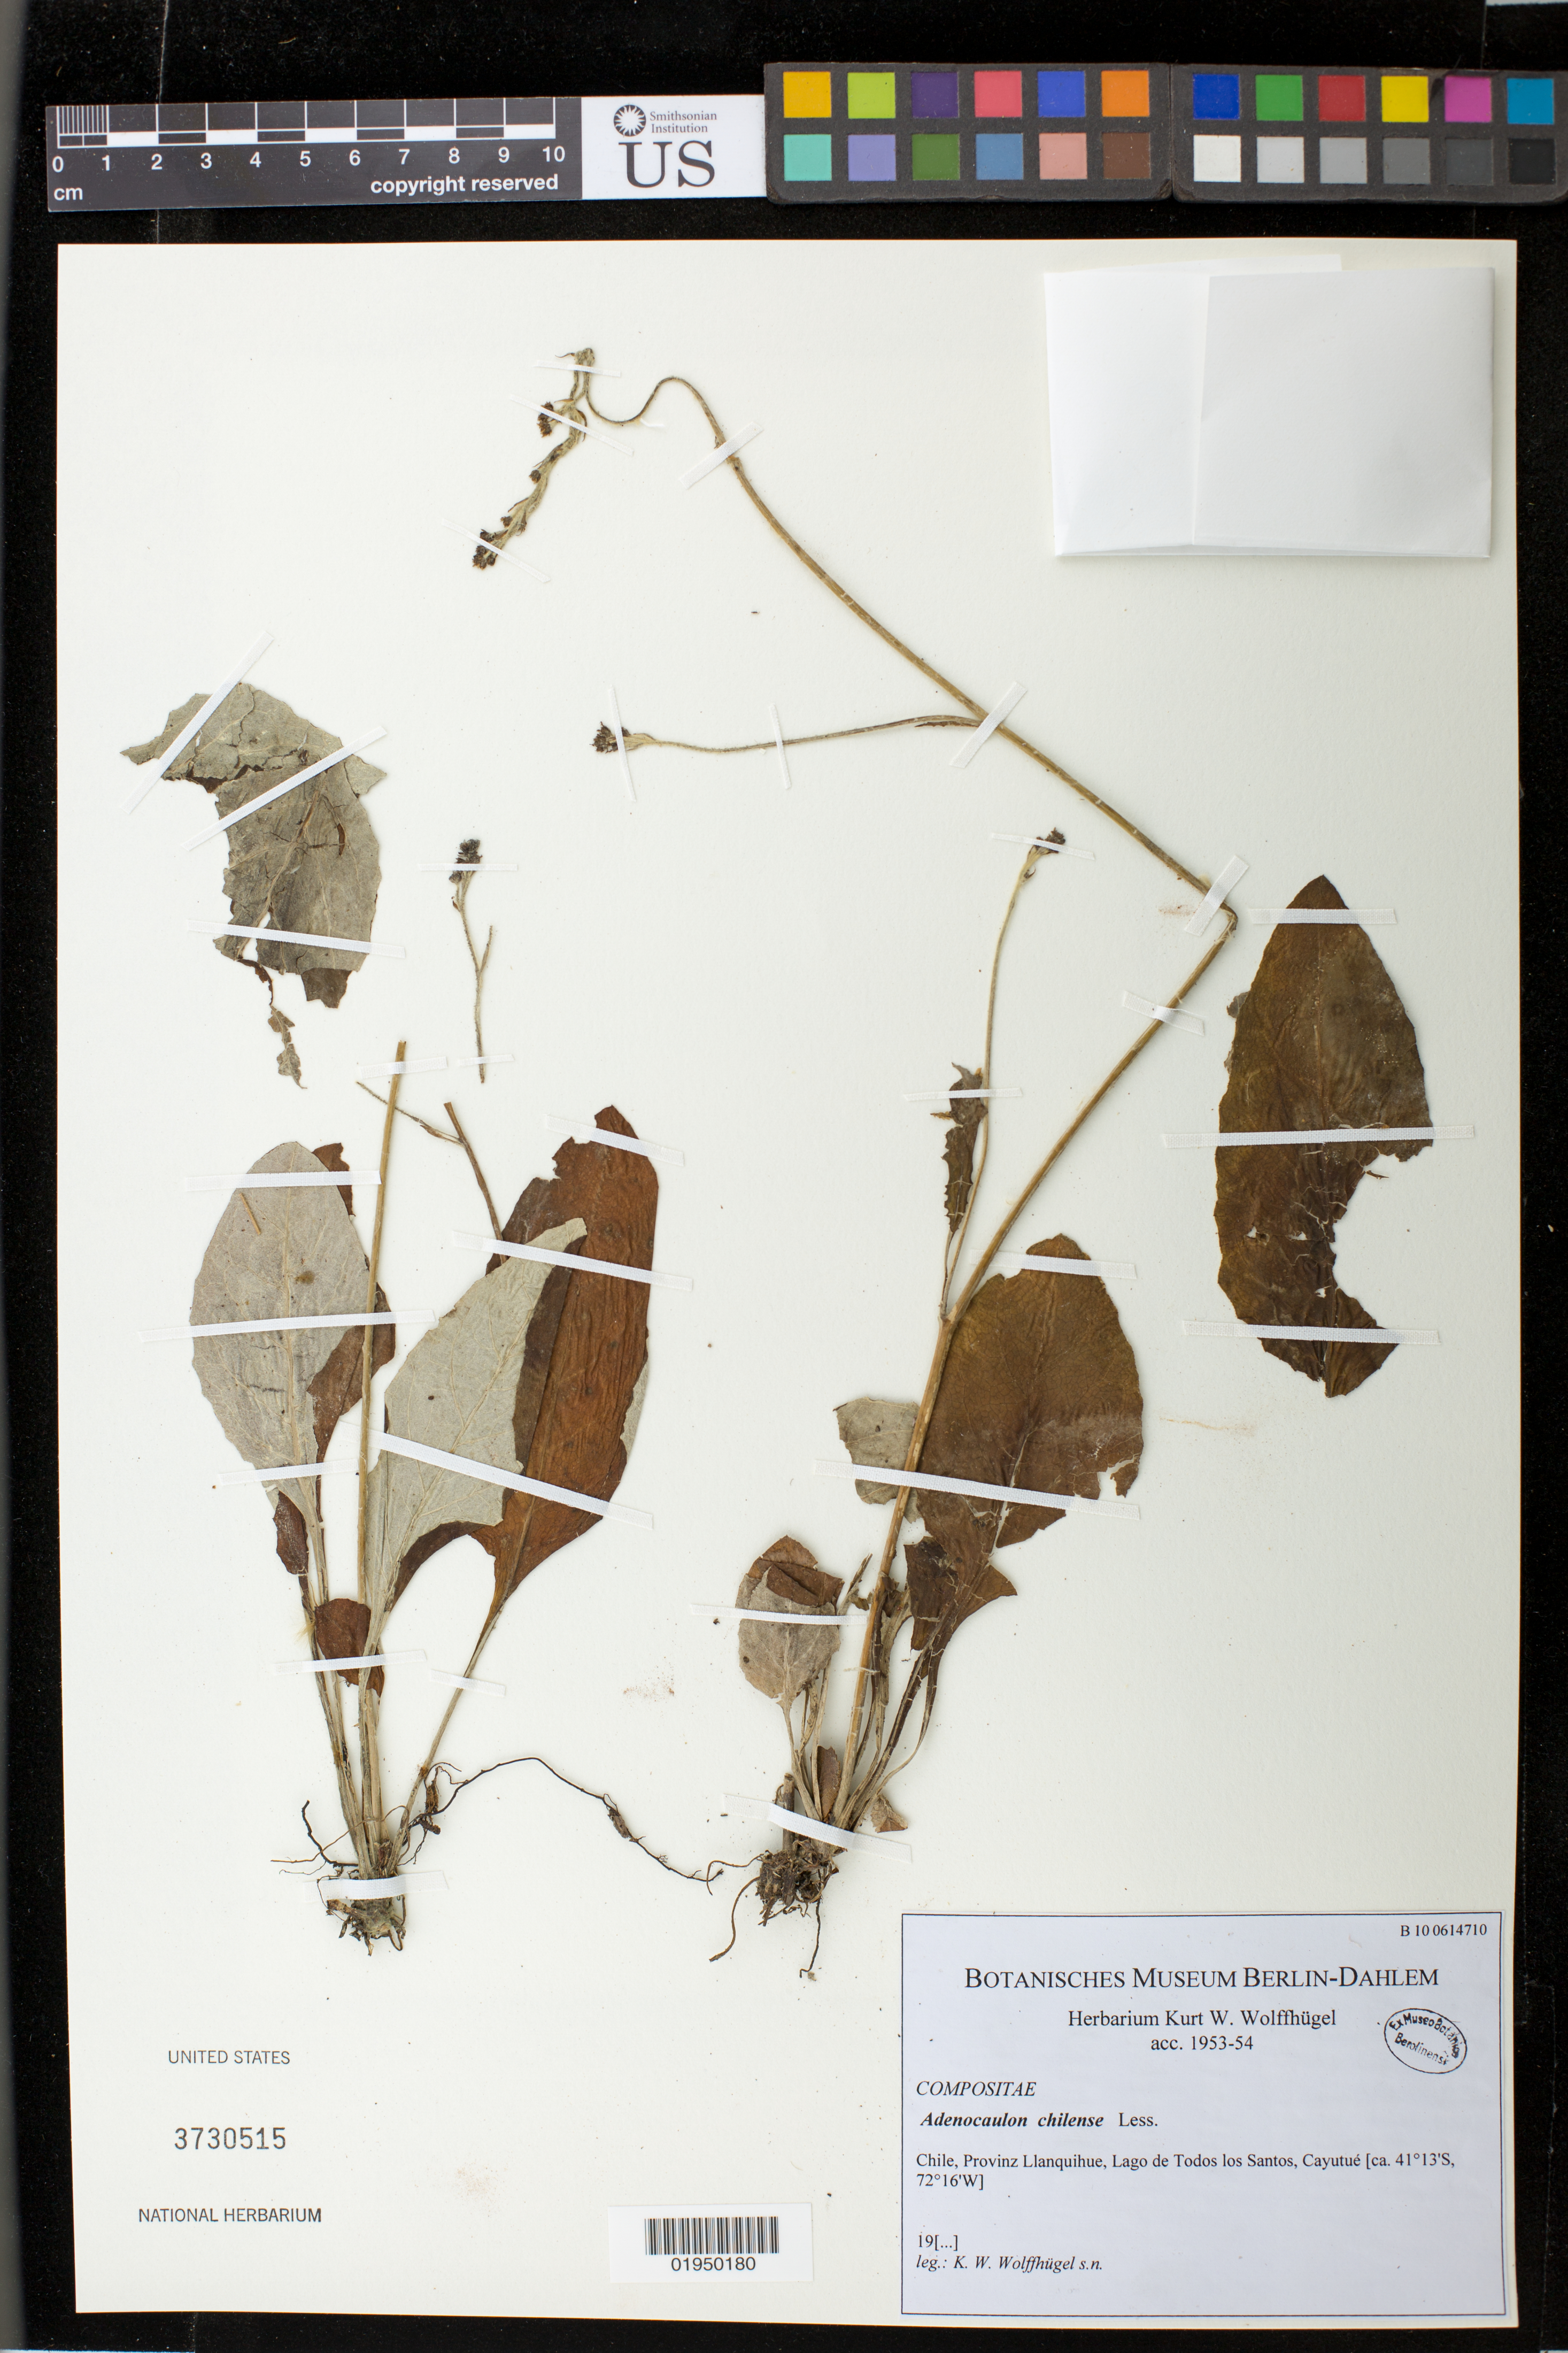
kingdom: Plantae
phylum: Tracheophyta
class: Magnoliopsida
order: Asterales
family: Asteraceae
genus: Adenocaulon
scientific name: Adenocaulon chilense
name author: Less.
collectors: K. Wolffhugel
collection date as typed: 19--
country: Chile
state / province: Los Lagos (X)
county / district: Llanquihue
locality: Lago de Todos los Santos, cayutue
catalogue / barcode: US 3730515